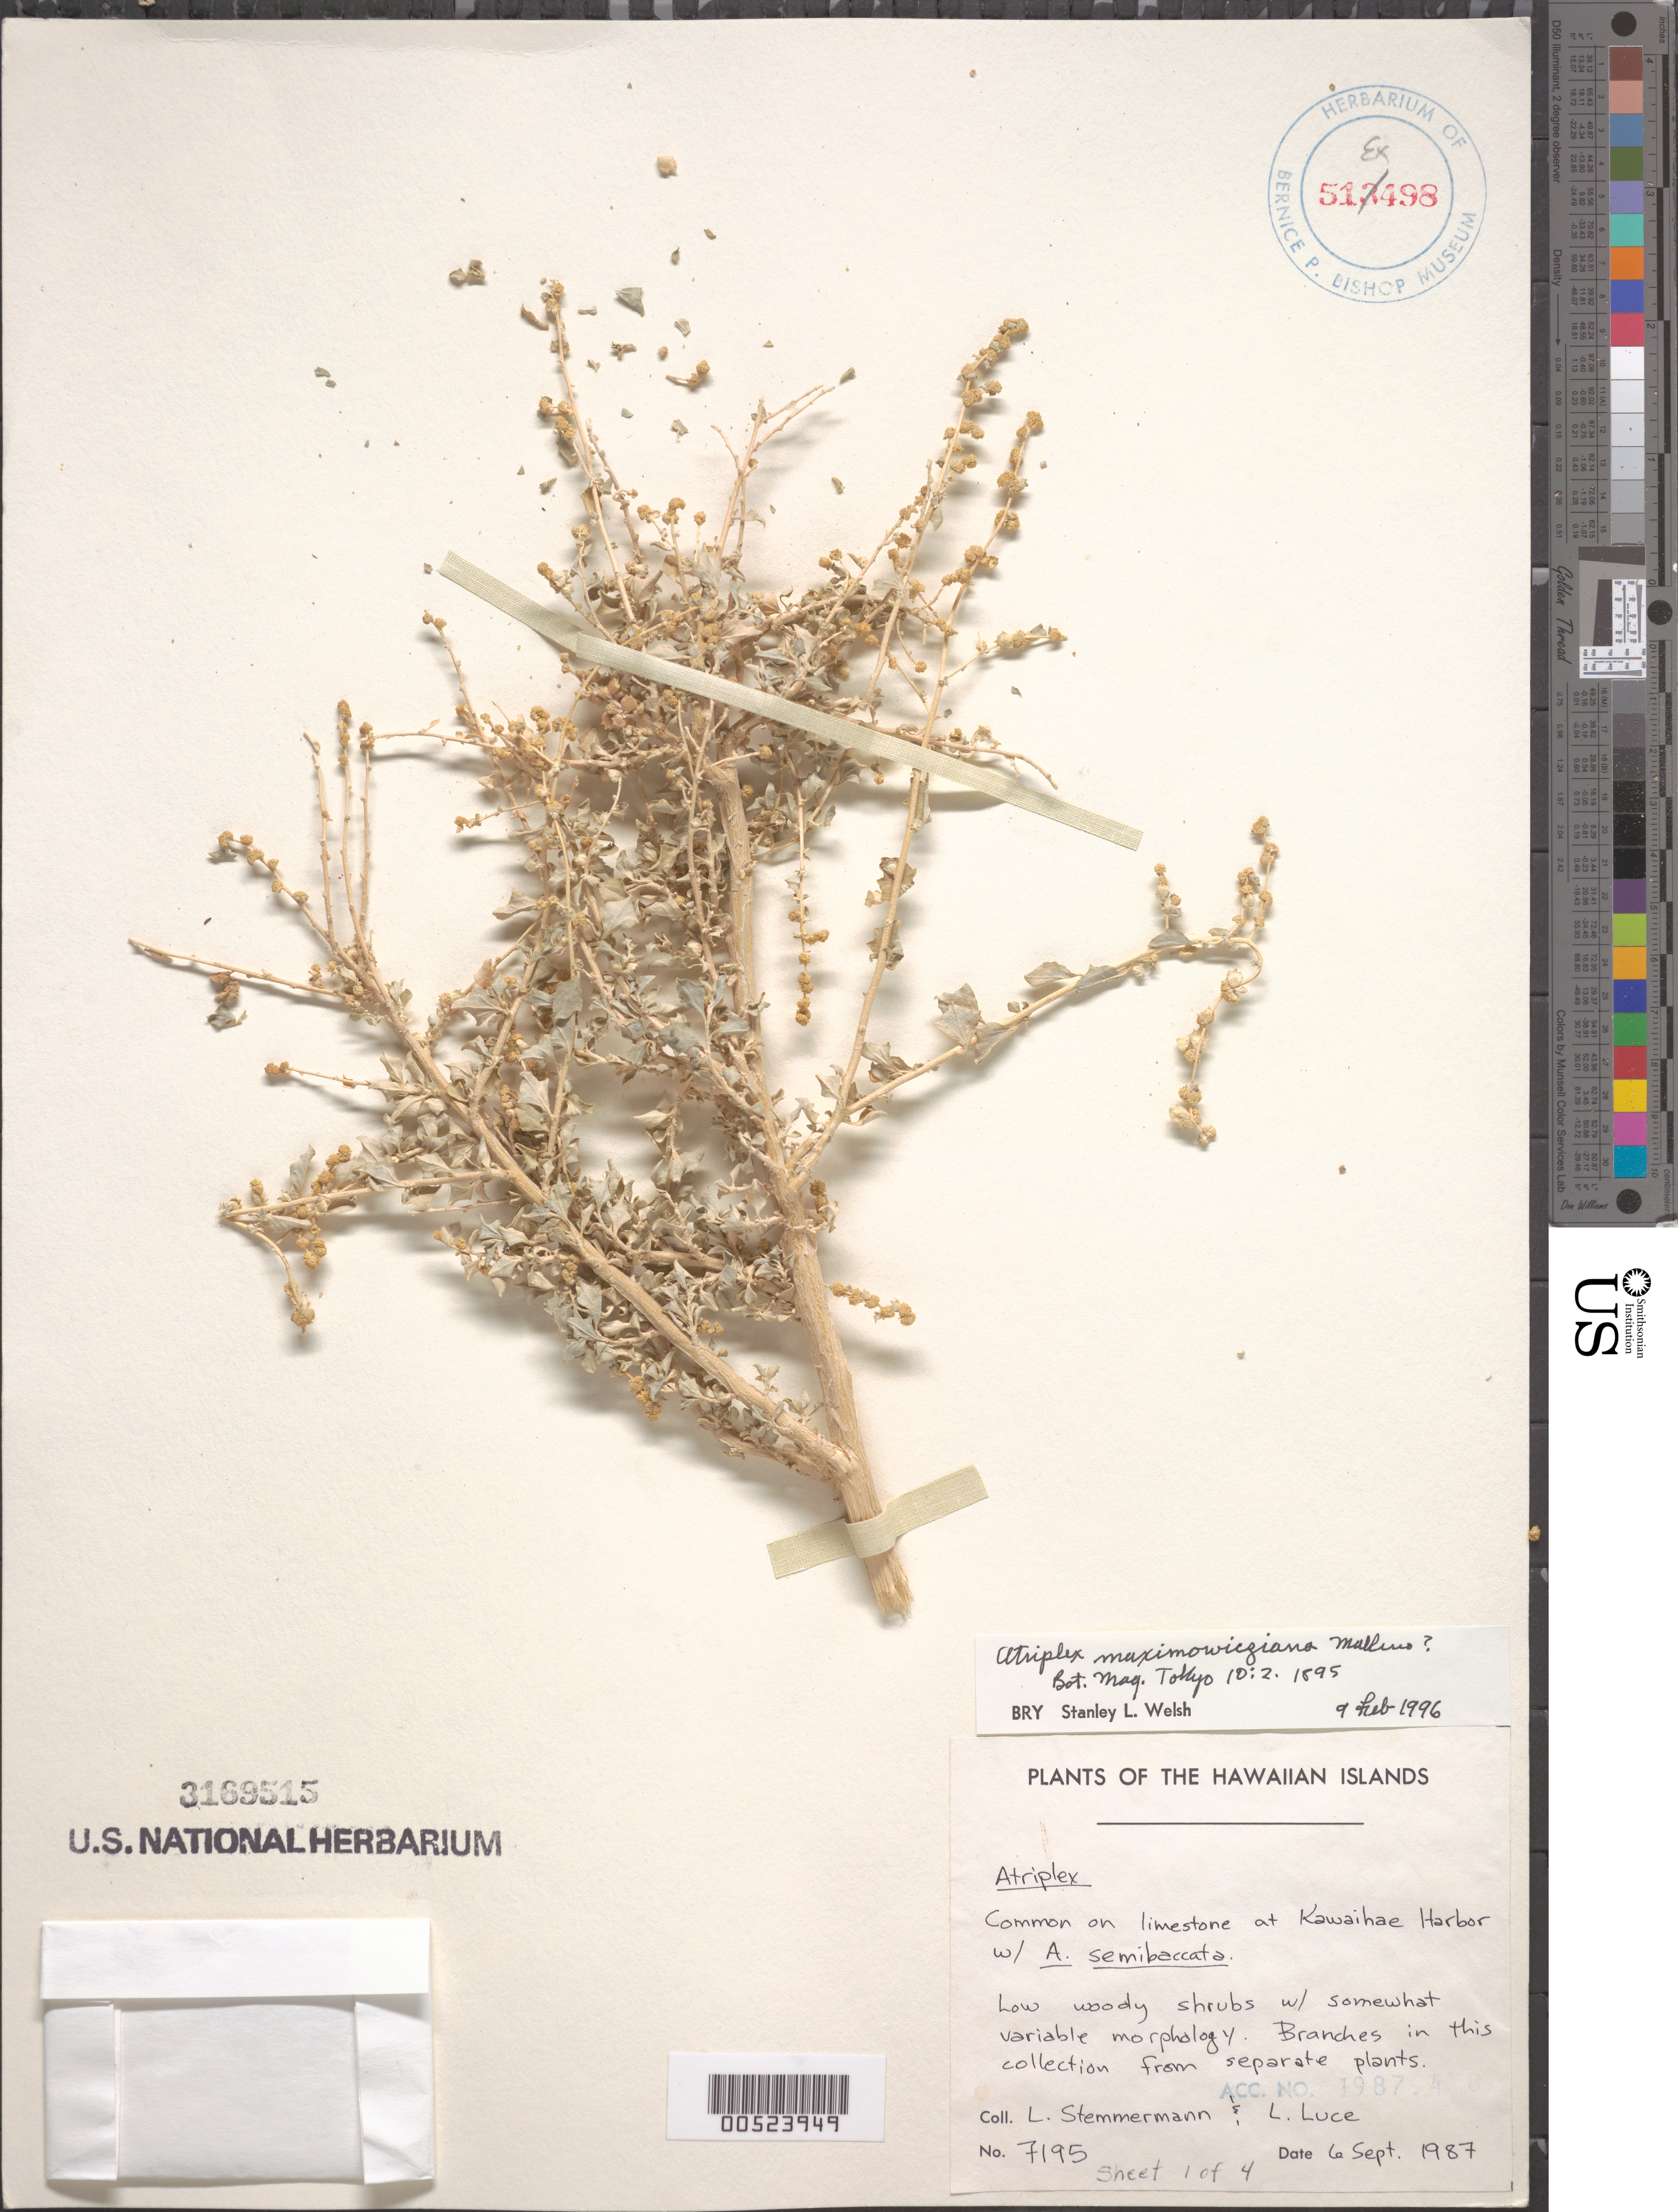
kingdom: Plantae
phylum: Tracheophyta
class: Magnoliopsida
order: Caryophyllales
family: Amaranthaceae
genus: Atriplex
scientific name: Atriplex maximowicziana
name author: Makino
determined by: Welsh, Stanley L., (BRY), Brigham Young University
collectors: L. Stemmermann & L. Luce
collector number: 7195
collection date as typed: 6 Sep 1987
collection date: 1987-09-06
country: United States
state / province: Hawaii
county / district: Hawaii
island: Hawaii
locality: Kawaihae Harbor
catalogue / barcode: US 3169515